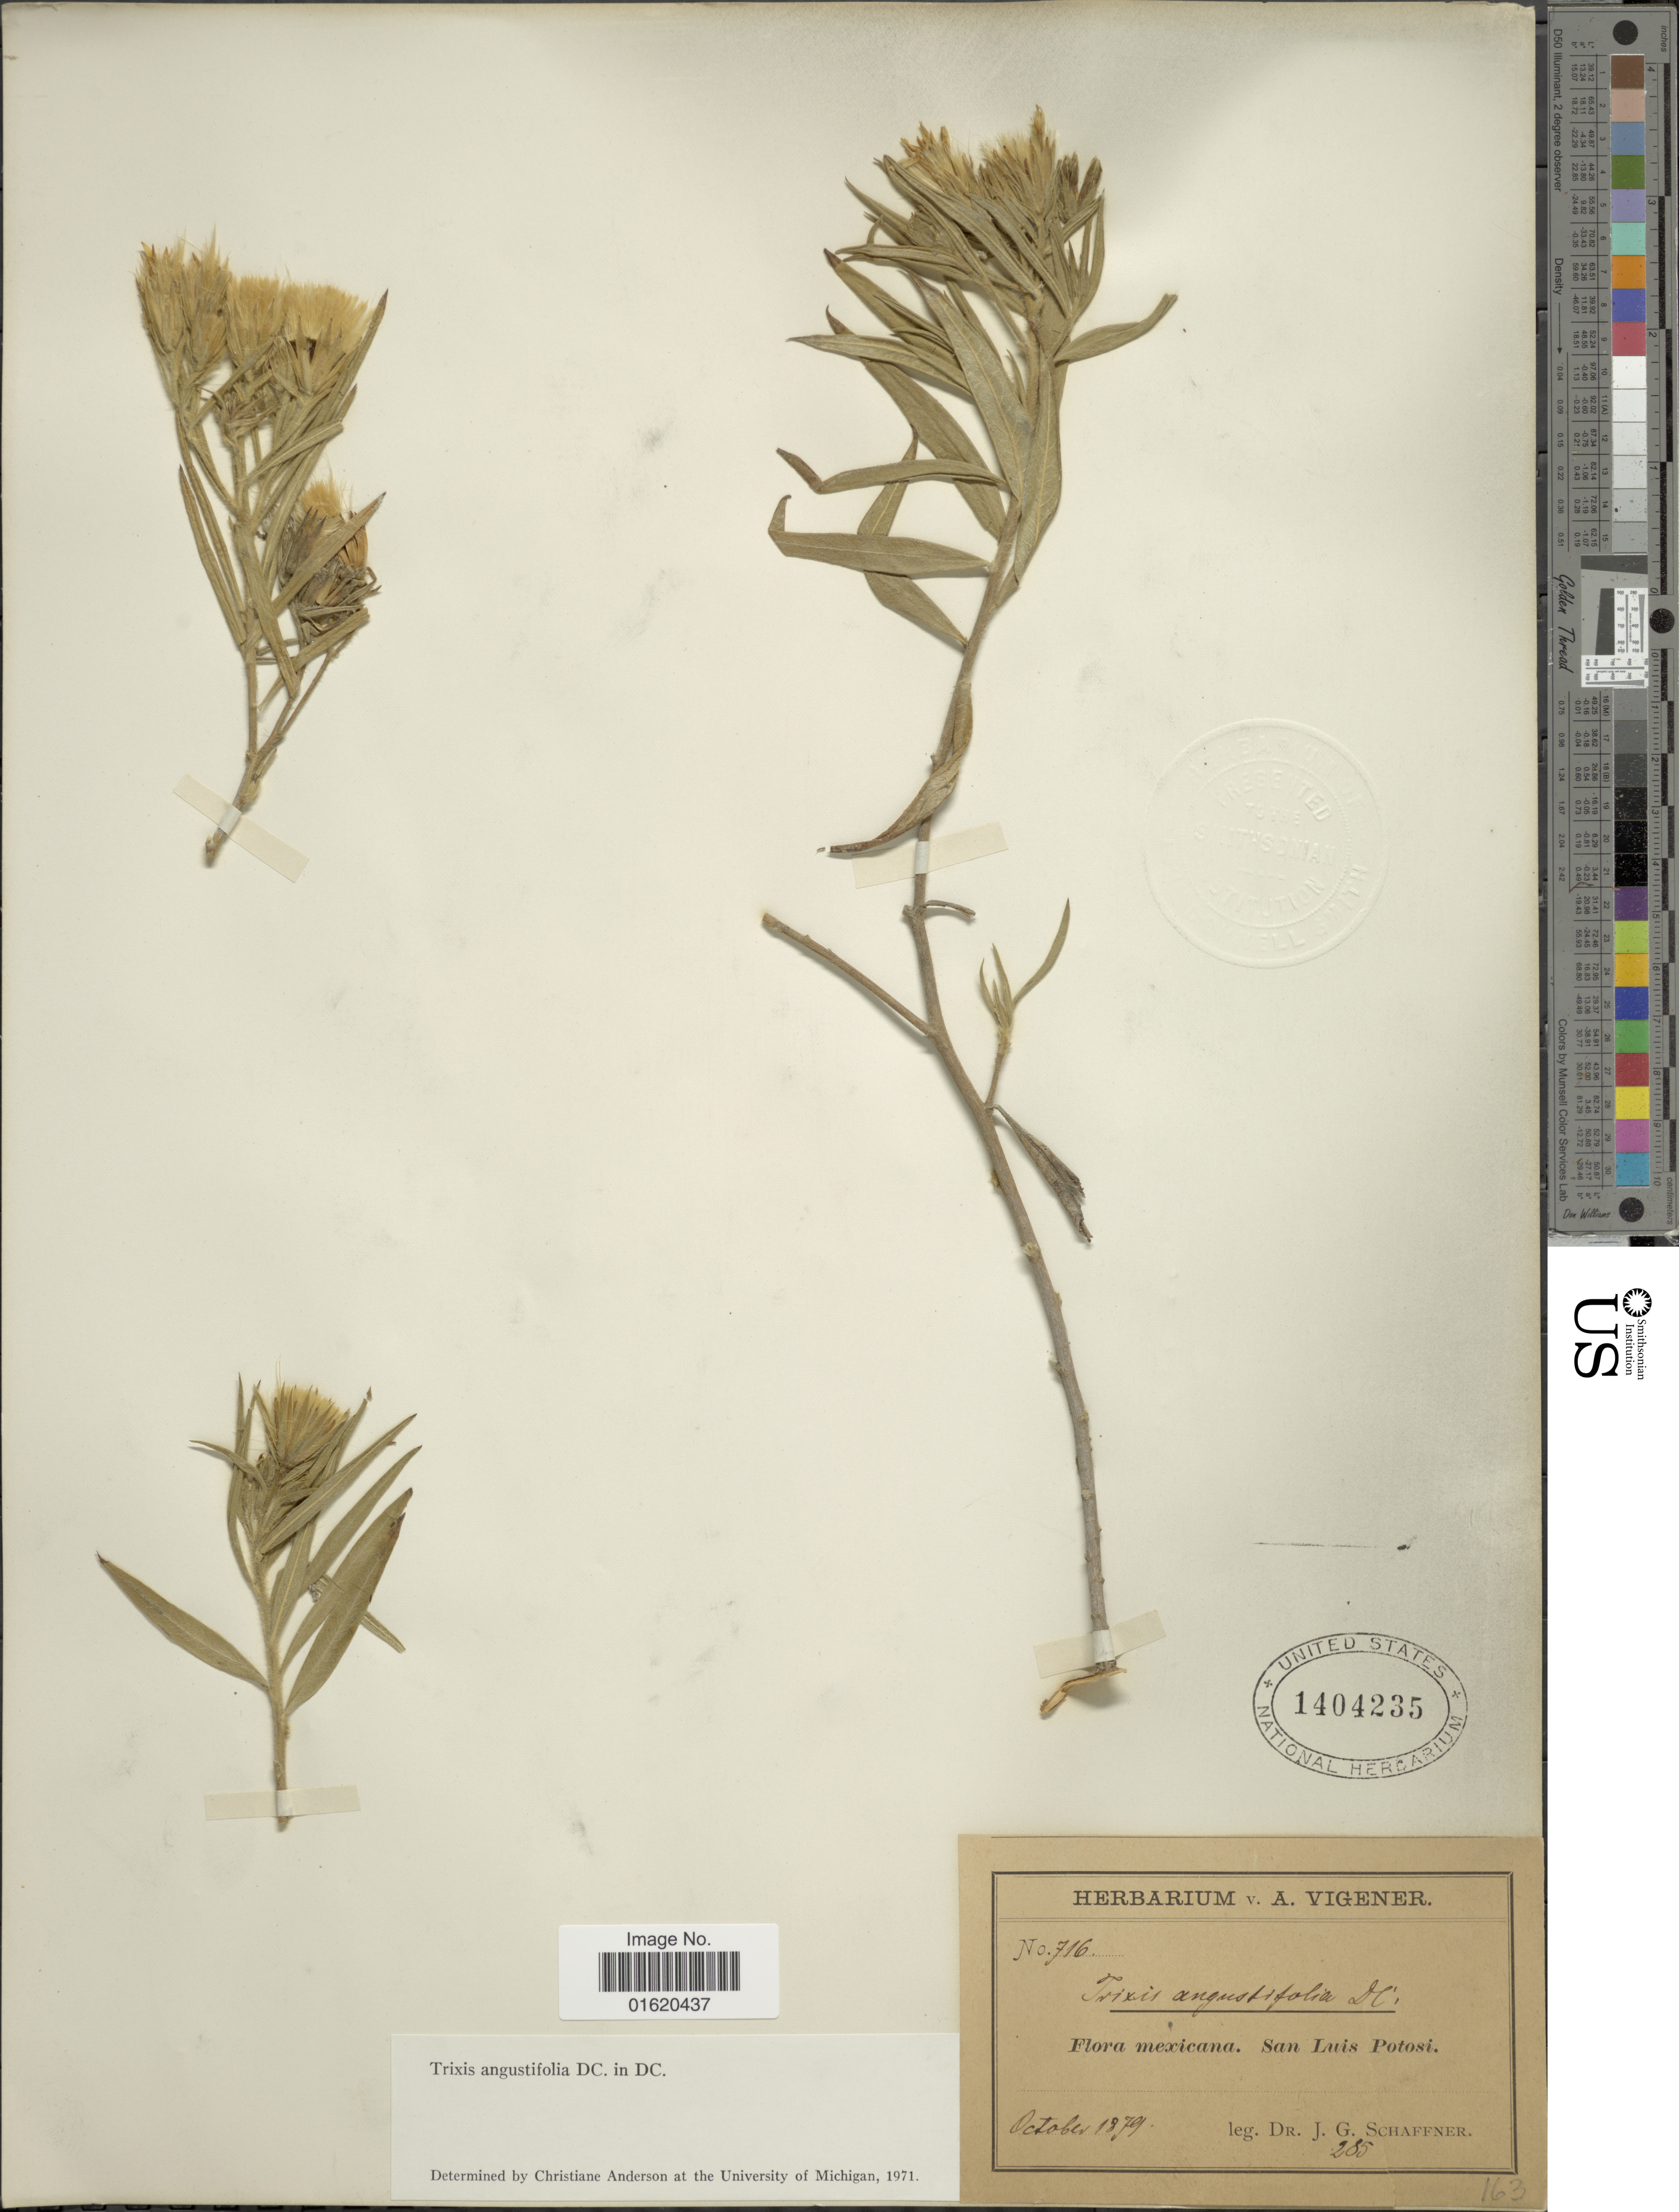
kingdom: Plantae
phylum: Tracheophyta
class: Magnoliopsida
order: Asterales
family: Asteraceae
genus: Trixis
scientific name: Trixis angustifolia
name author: DC.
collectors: J. G. Schaffner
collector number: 716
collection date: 1879-10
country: Mexico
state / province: San Luis Potosí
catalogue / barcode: US 1404235